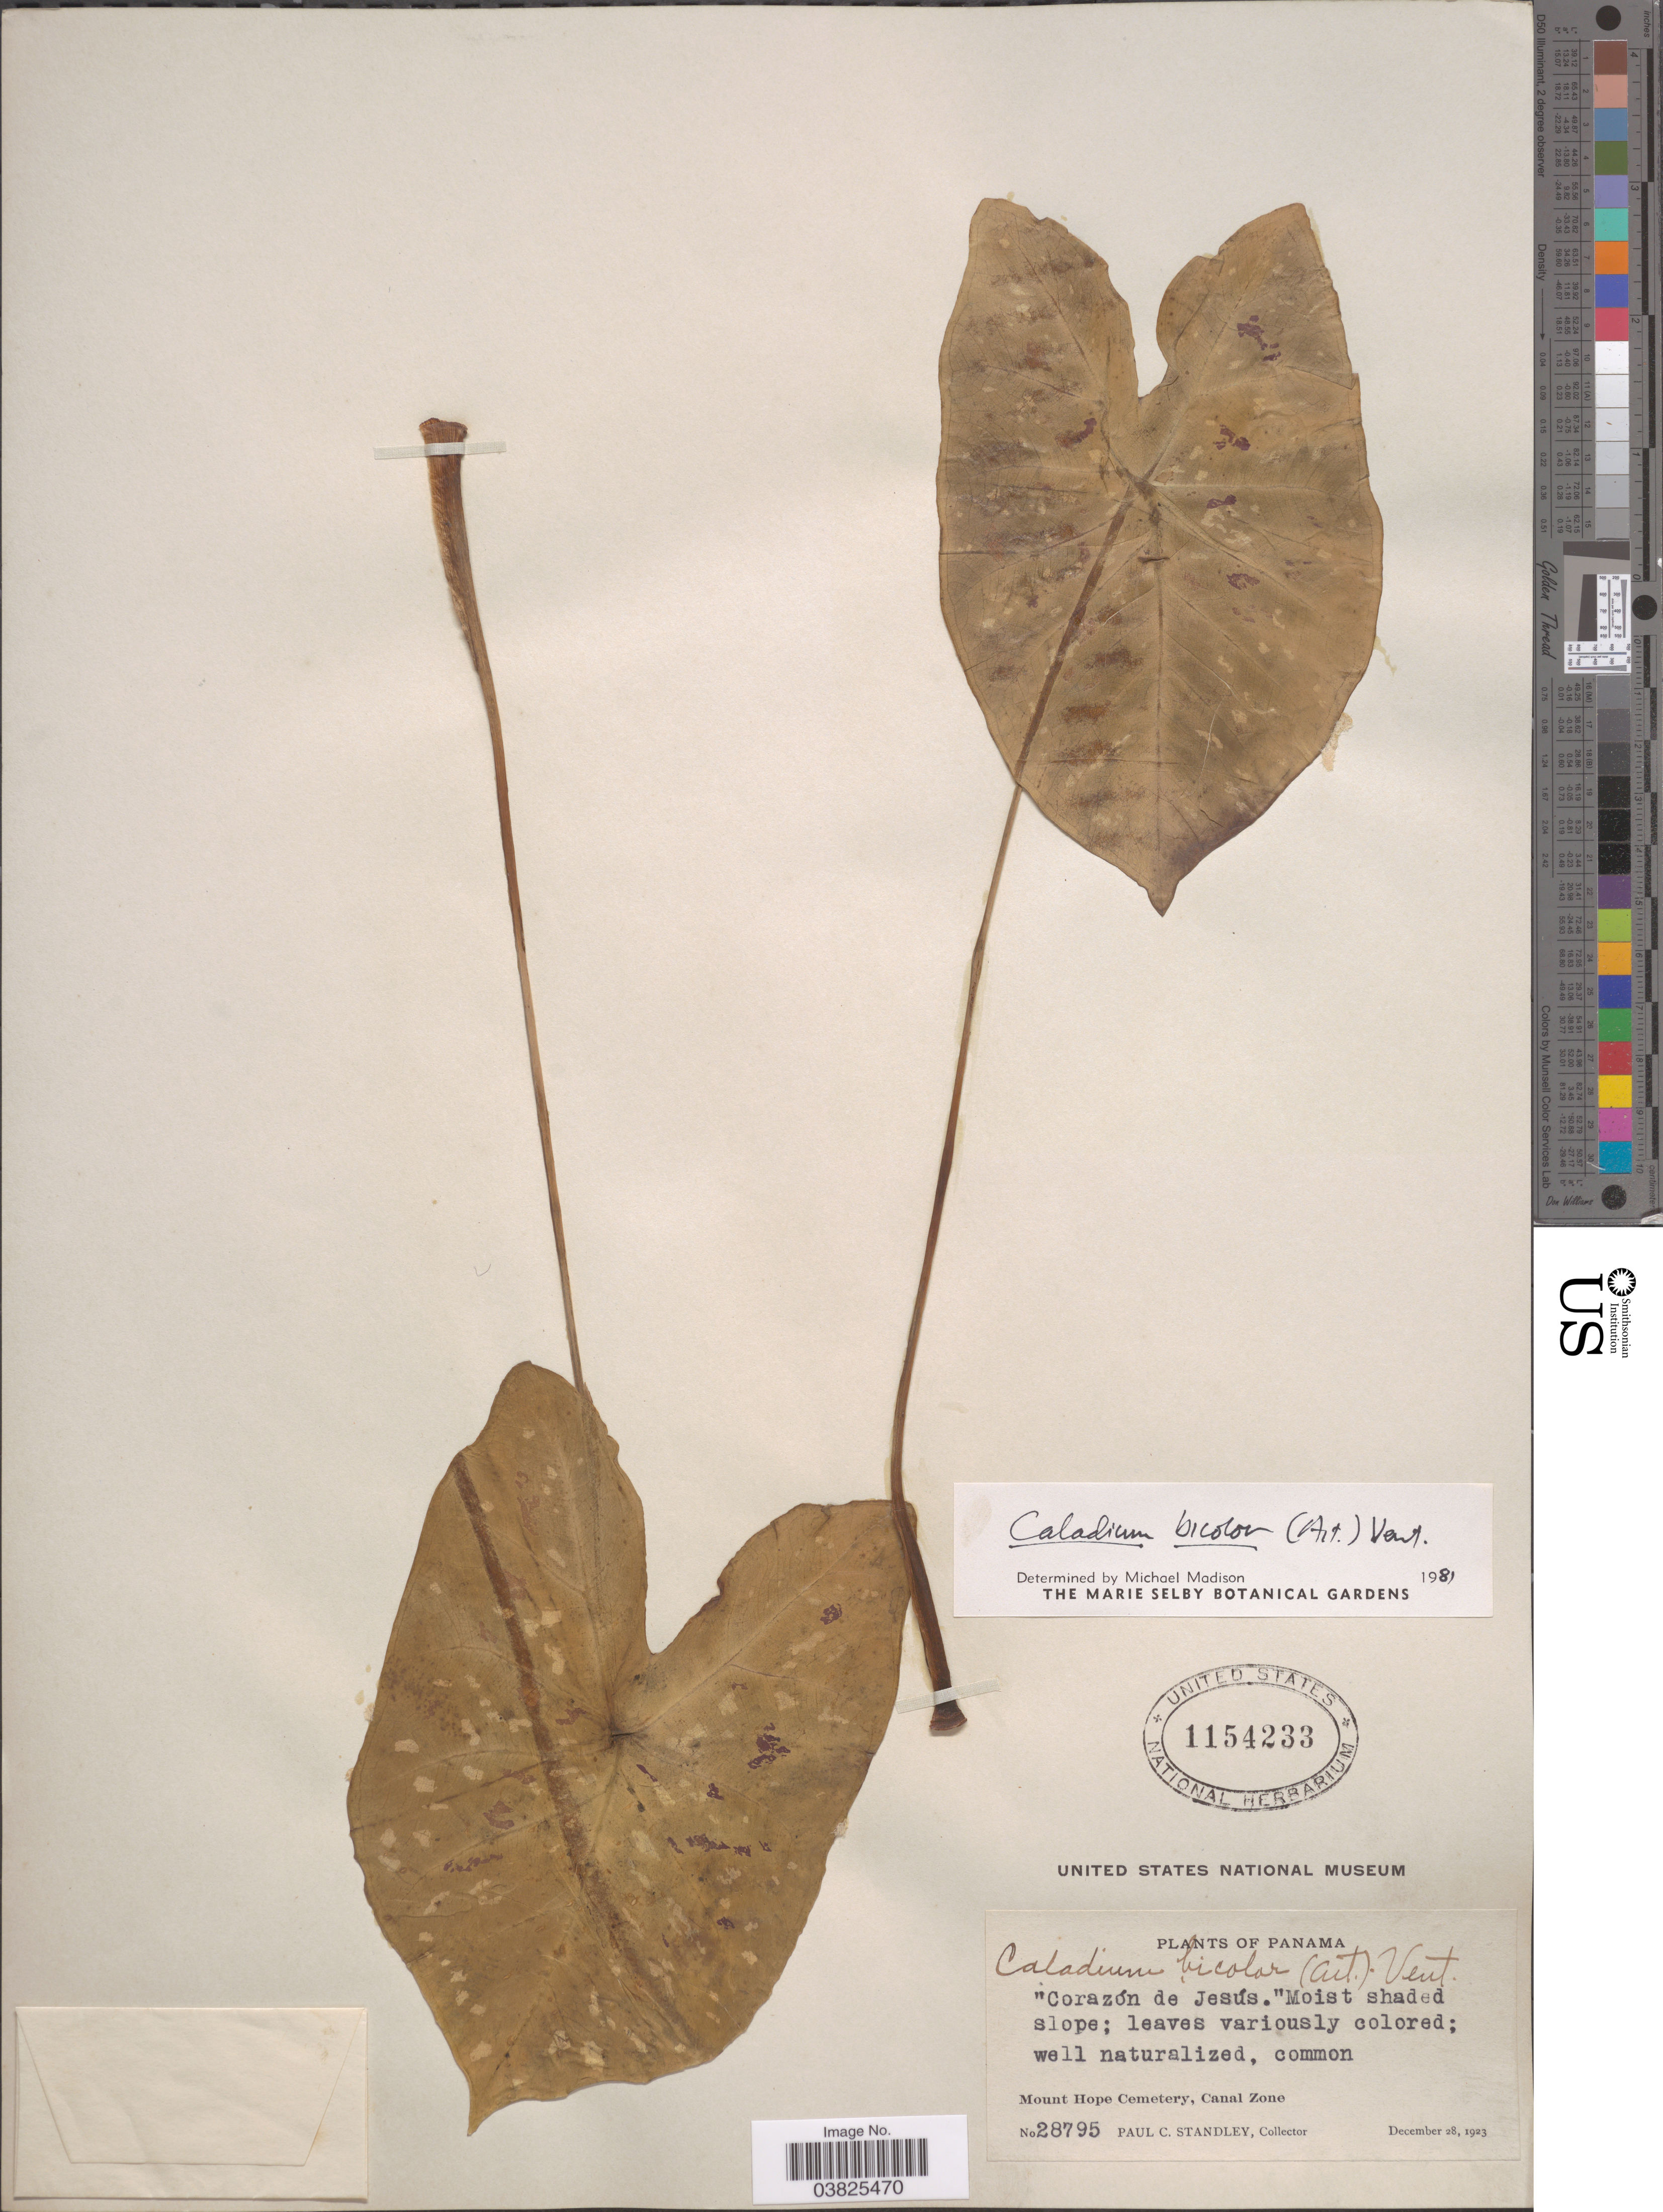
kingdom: Plantae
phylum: Tracheophyta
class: Liliopsida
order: Alismatales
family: Araceae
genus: Caladium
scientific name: Caladium bicolor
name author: (Aiton) Vent.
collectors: P. C. Standley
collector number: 28795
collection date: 1923-12-28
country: Panama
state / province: Colón / Panamá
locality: Mount Hope Cemetery, Canal Zone.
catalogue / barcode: US 1154233